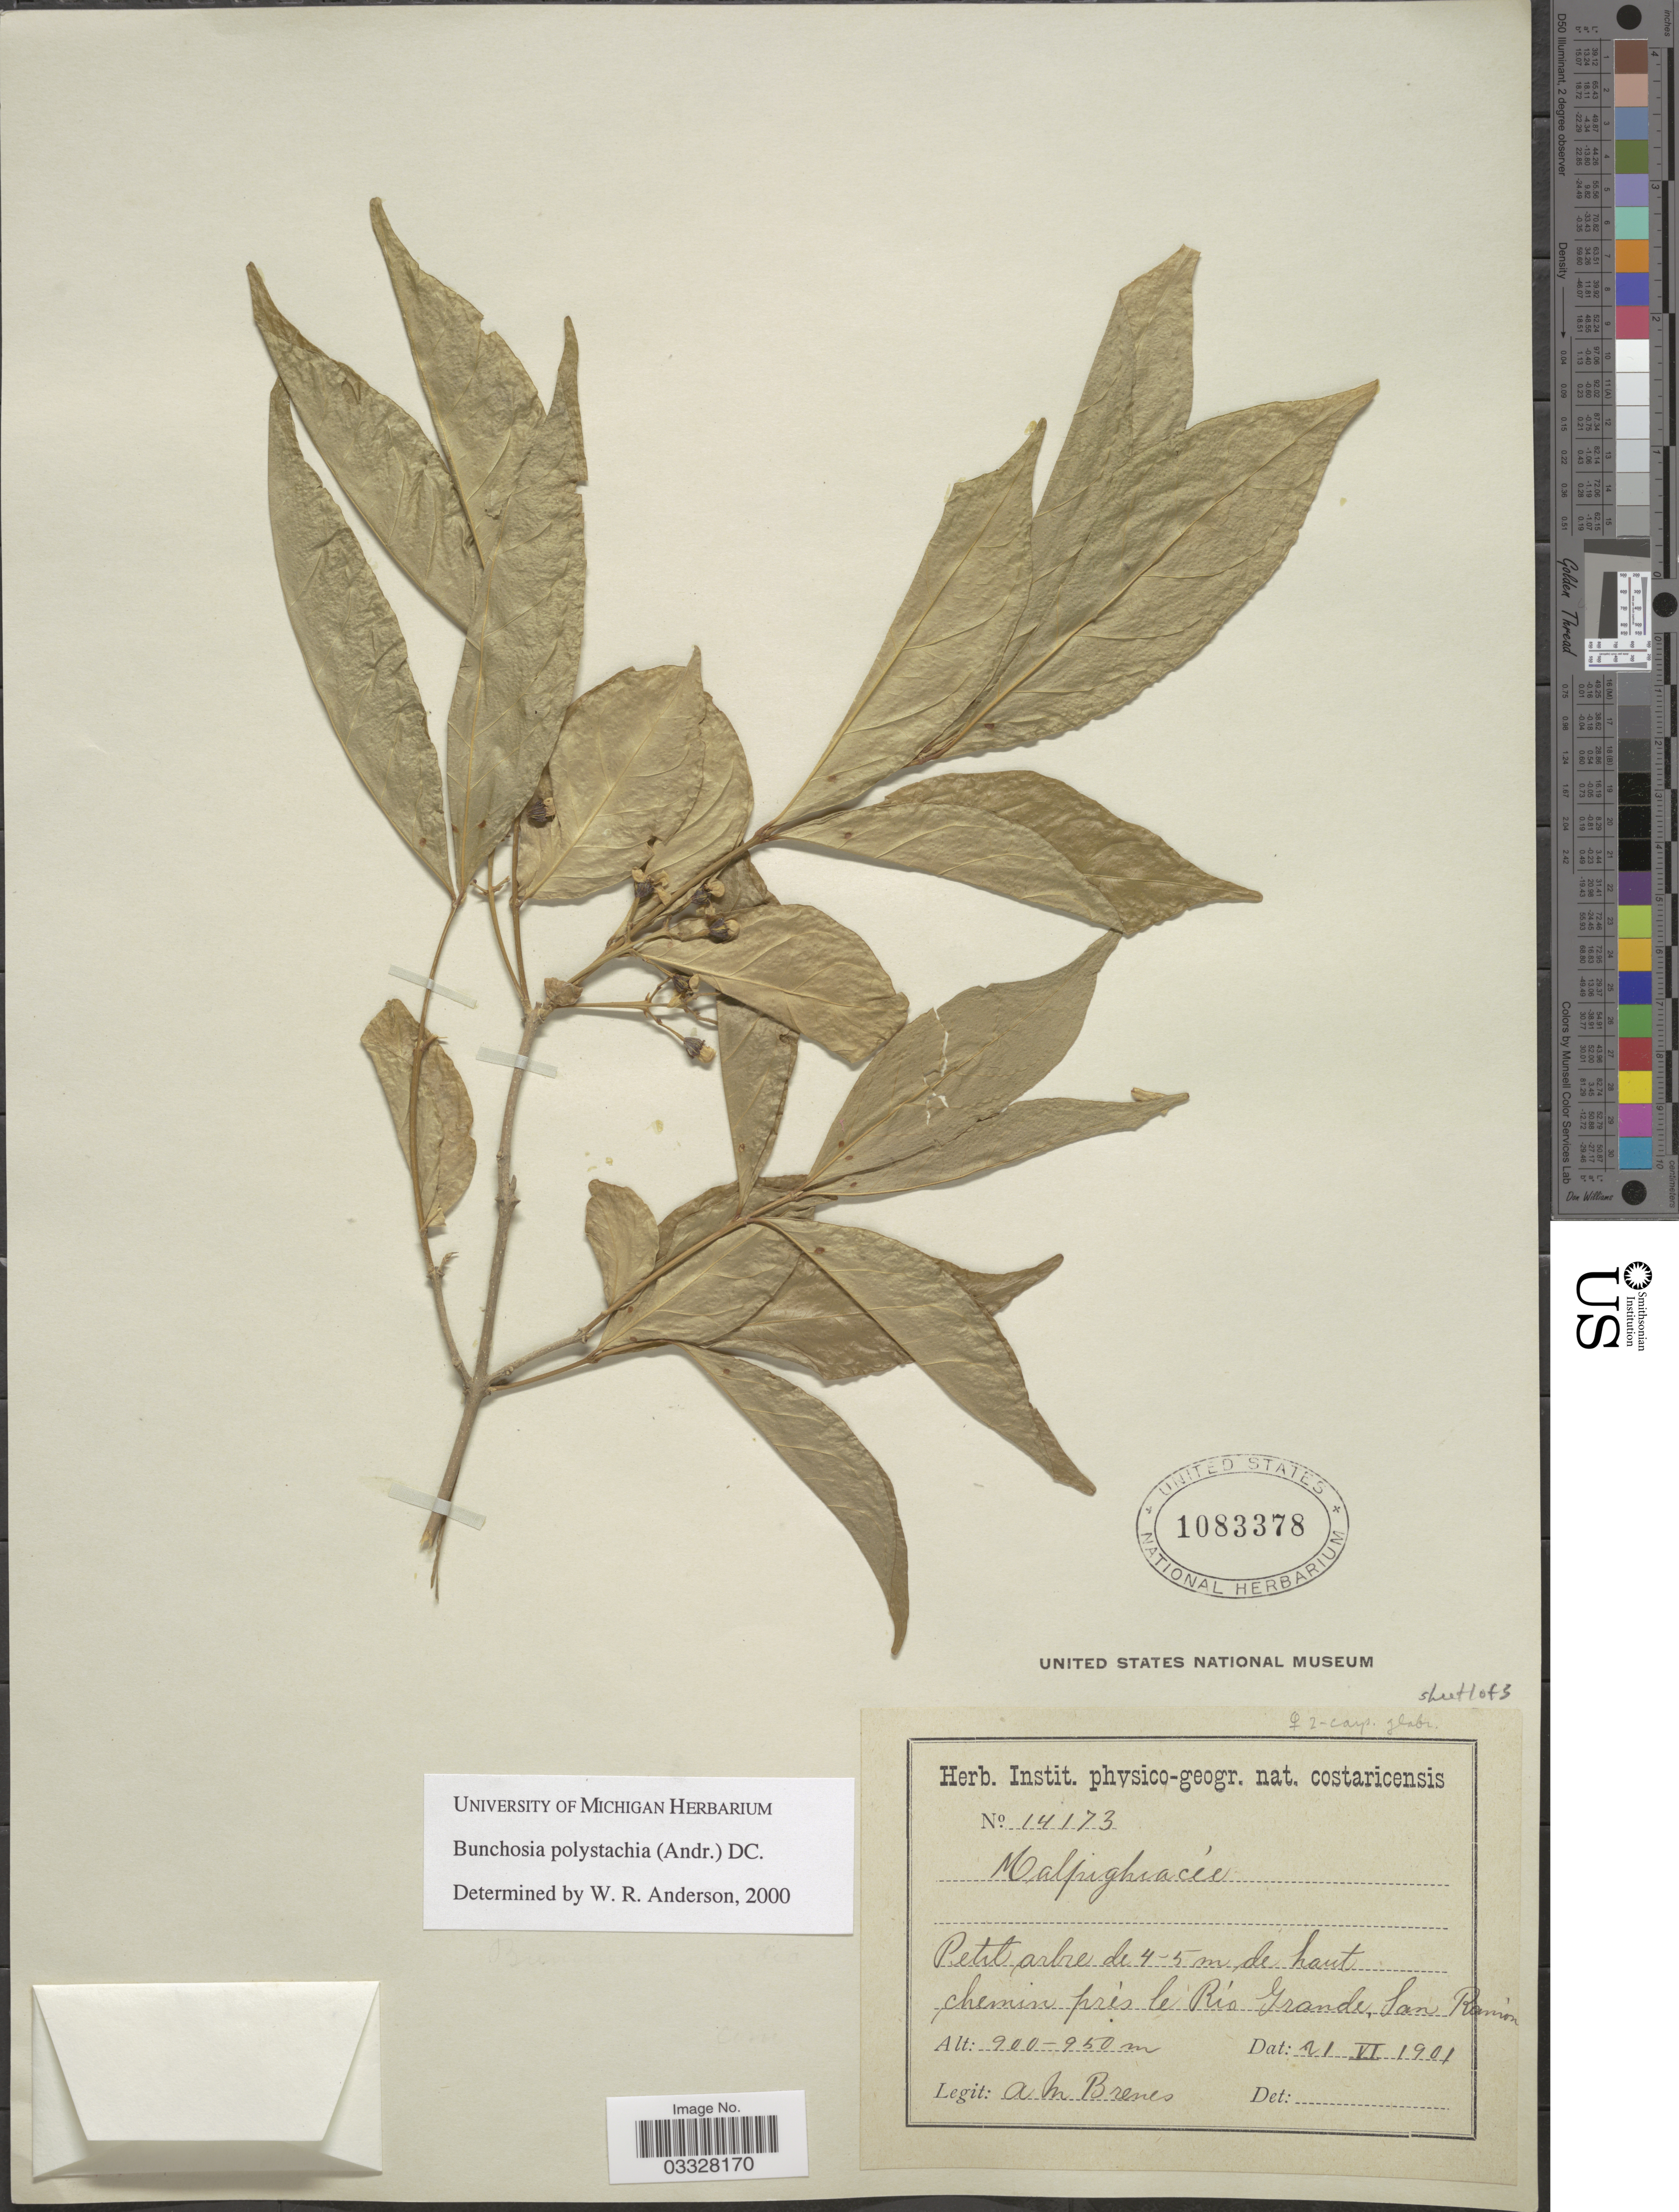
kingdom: Plantae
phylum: Tracheophyta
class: Magnoliopsida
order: Malpighiales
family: Malpighiaceae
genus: Bunchosia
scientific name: Bunchosia polystachya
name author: (Andrews) DC.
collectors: A. Brenes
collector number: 14173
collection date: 1901-06-21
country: Costa Rica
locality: Chemin près le Río Grande, San Ramón.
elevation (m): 900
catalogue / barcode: US 1083378